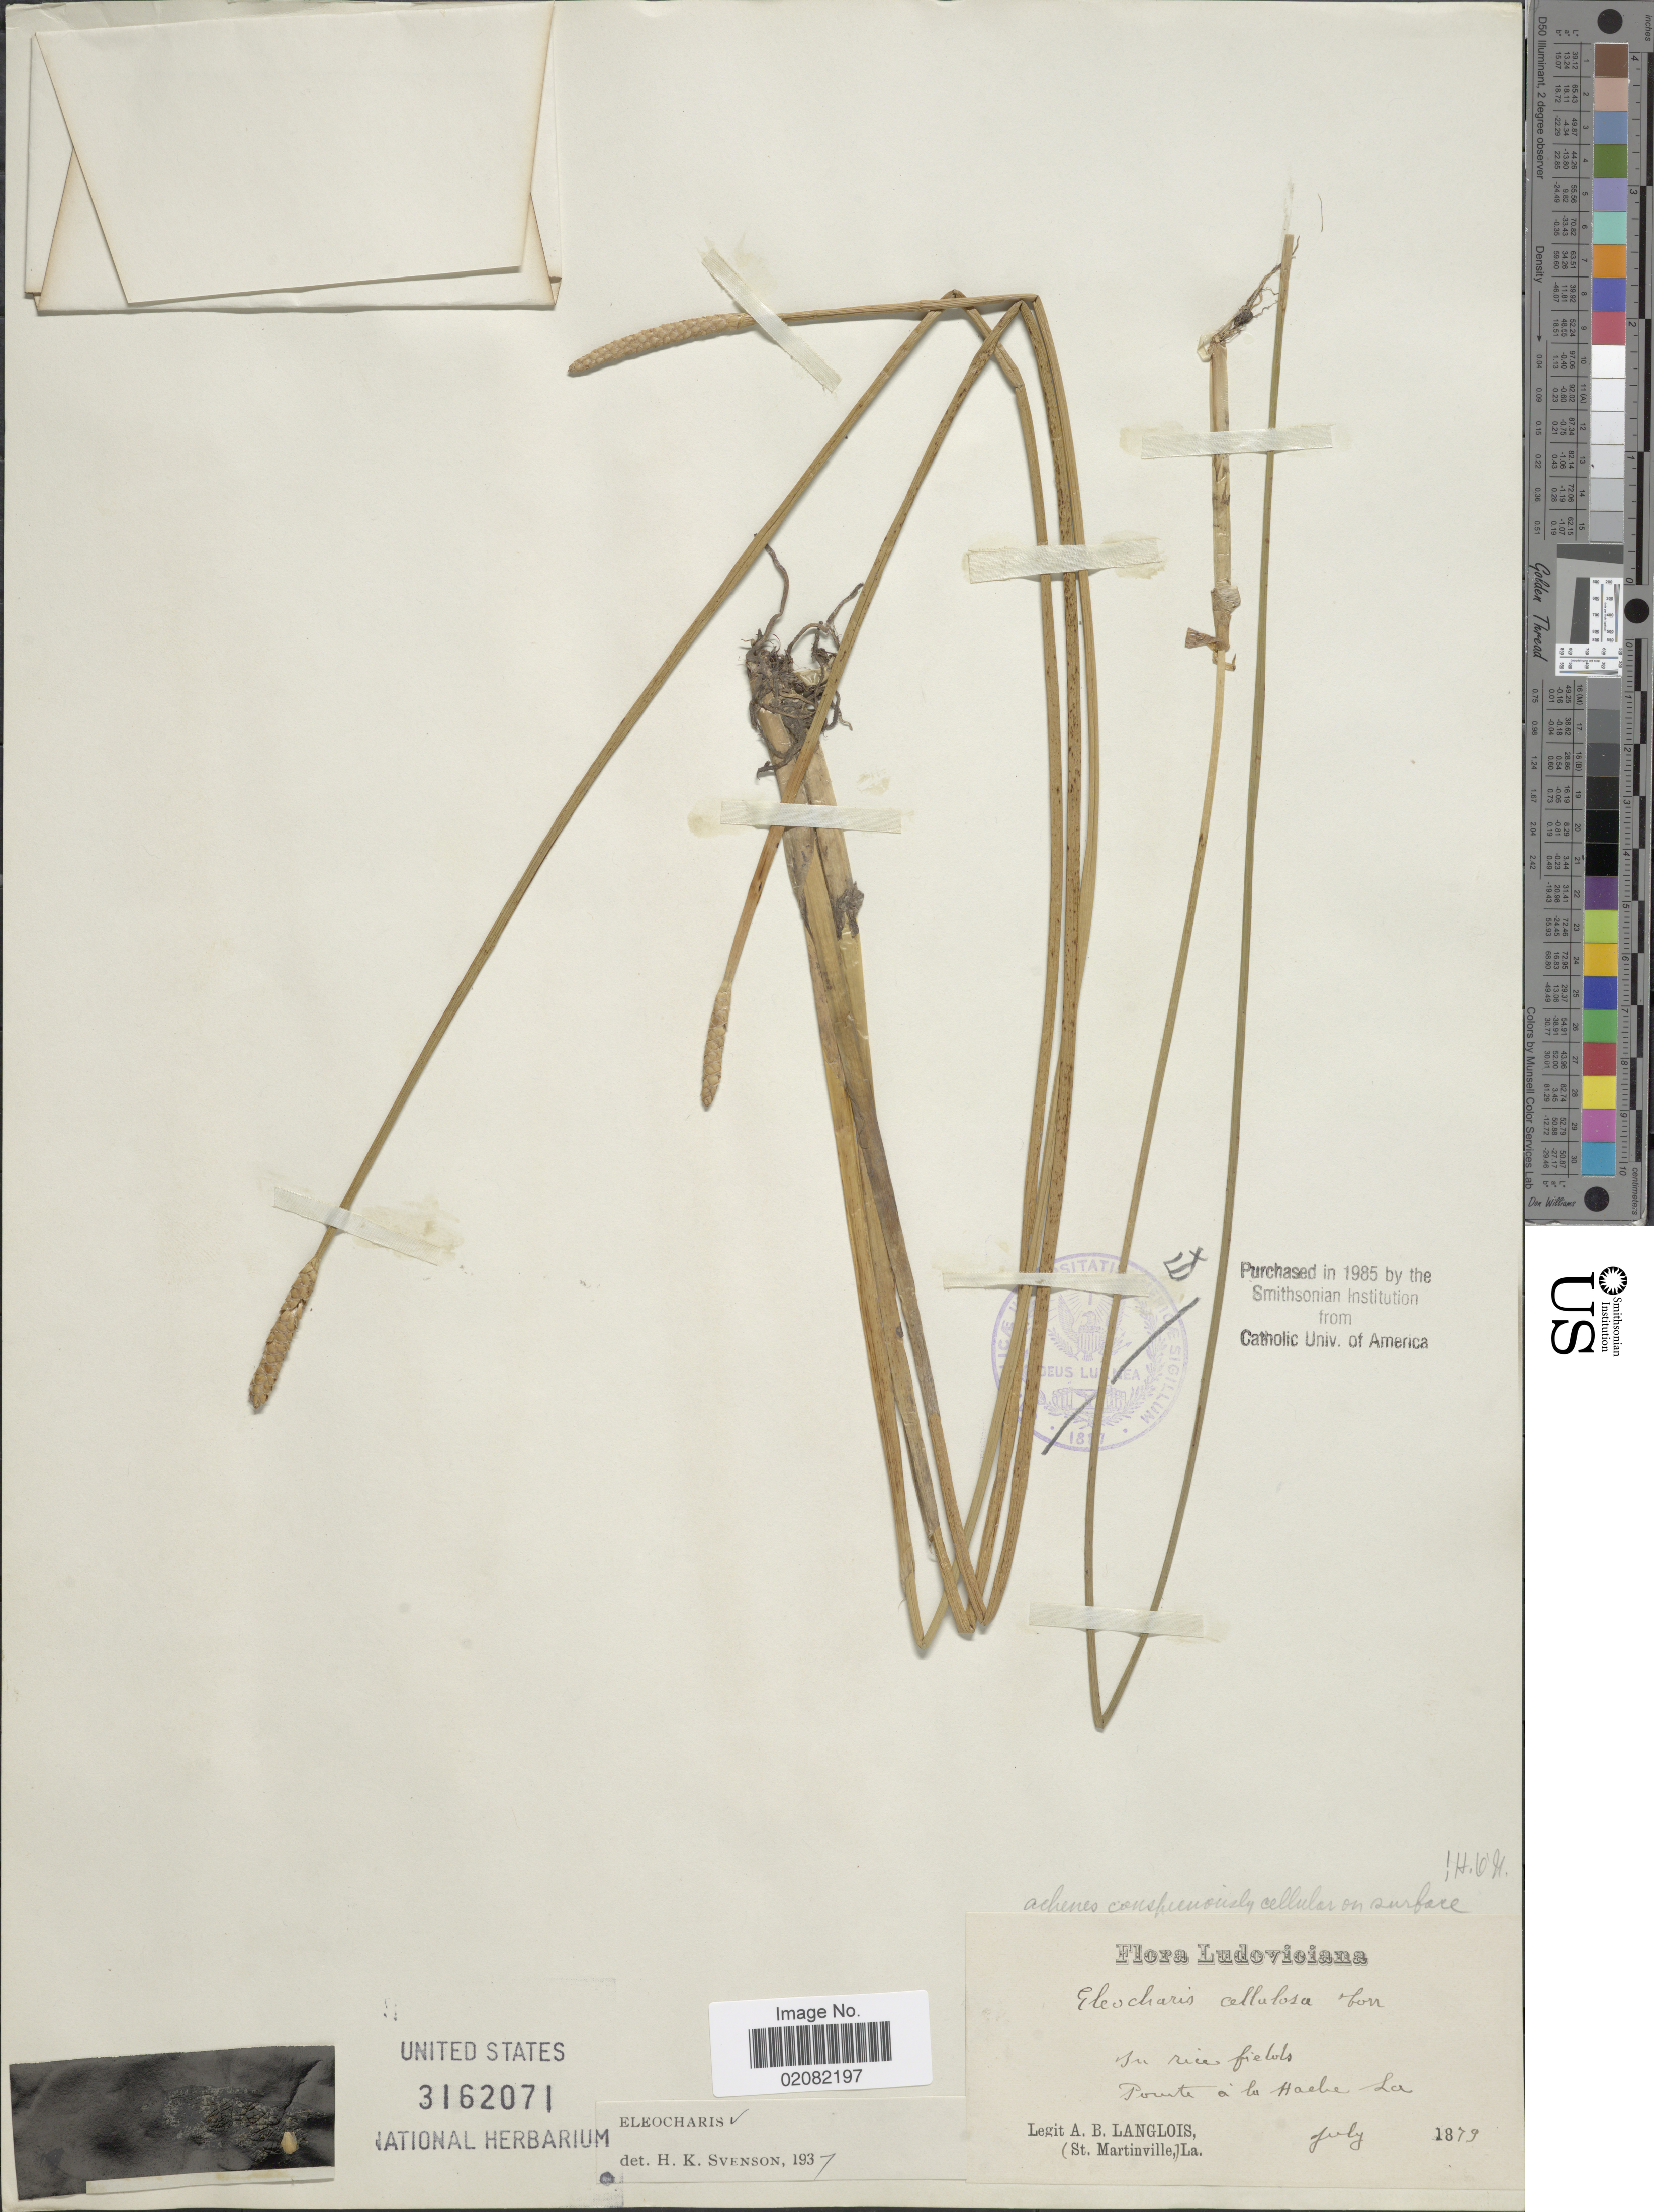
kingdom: Plantae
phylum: Tracheophyta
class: Liliopsida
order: Poales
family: Cyperaceae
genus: Eleocharis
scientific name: Eleocharis cellulosa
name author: Torr.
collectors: A. Langlois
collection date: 1879-07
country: United States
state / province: Louisiana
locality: In rice fields, Pointe a la Hache La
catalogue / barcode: US 3162071